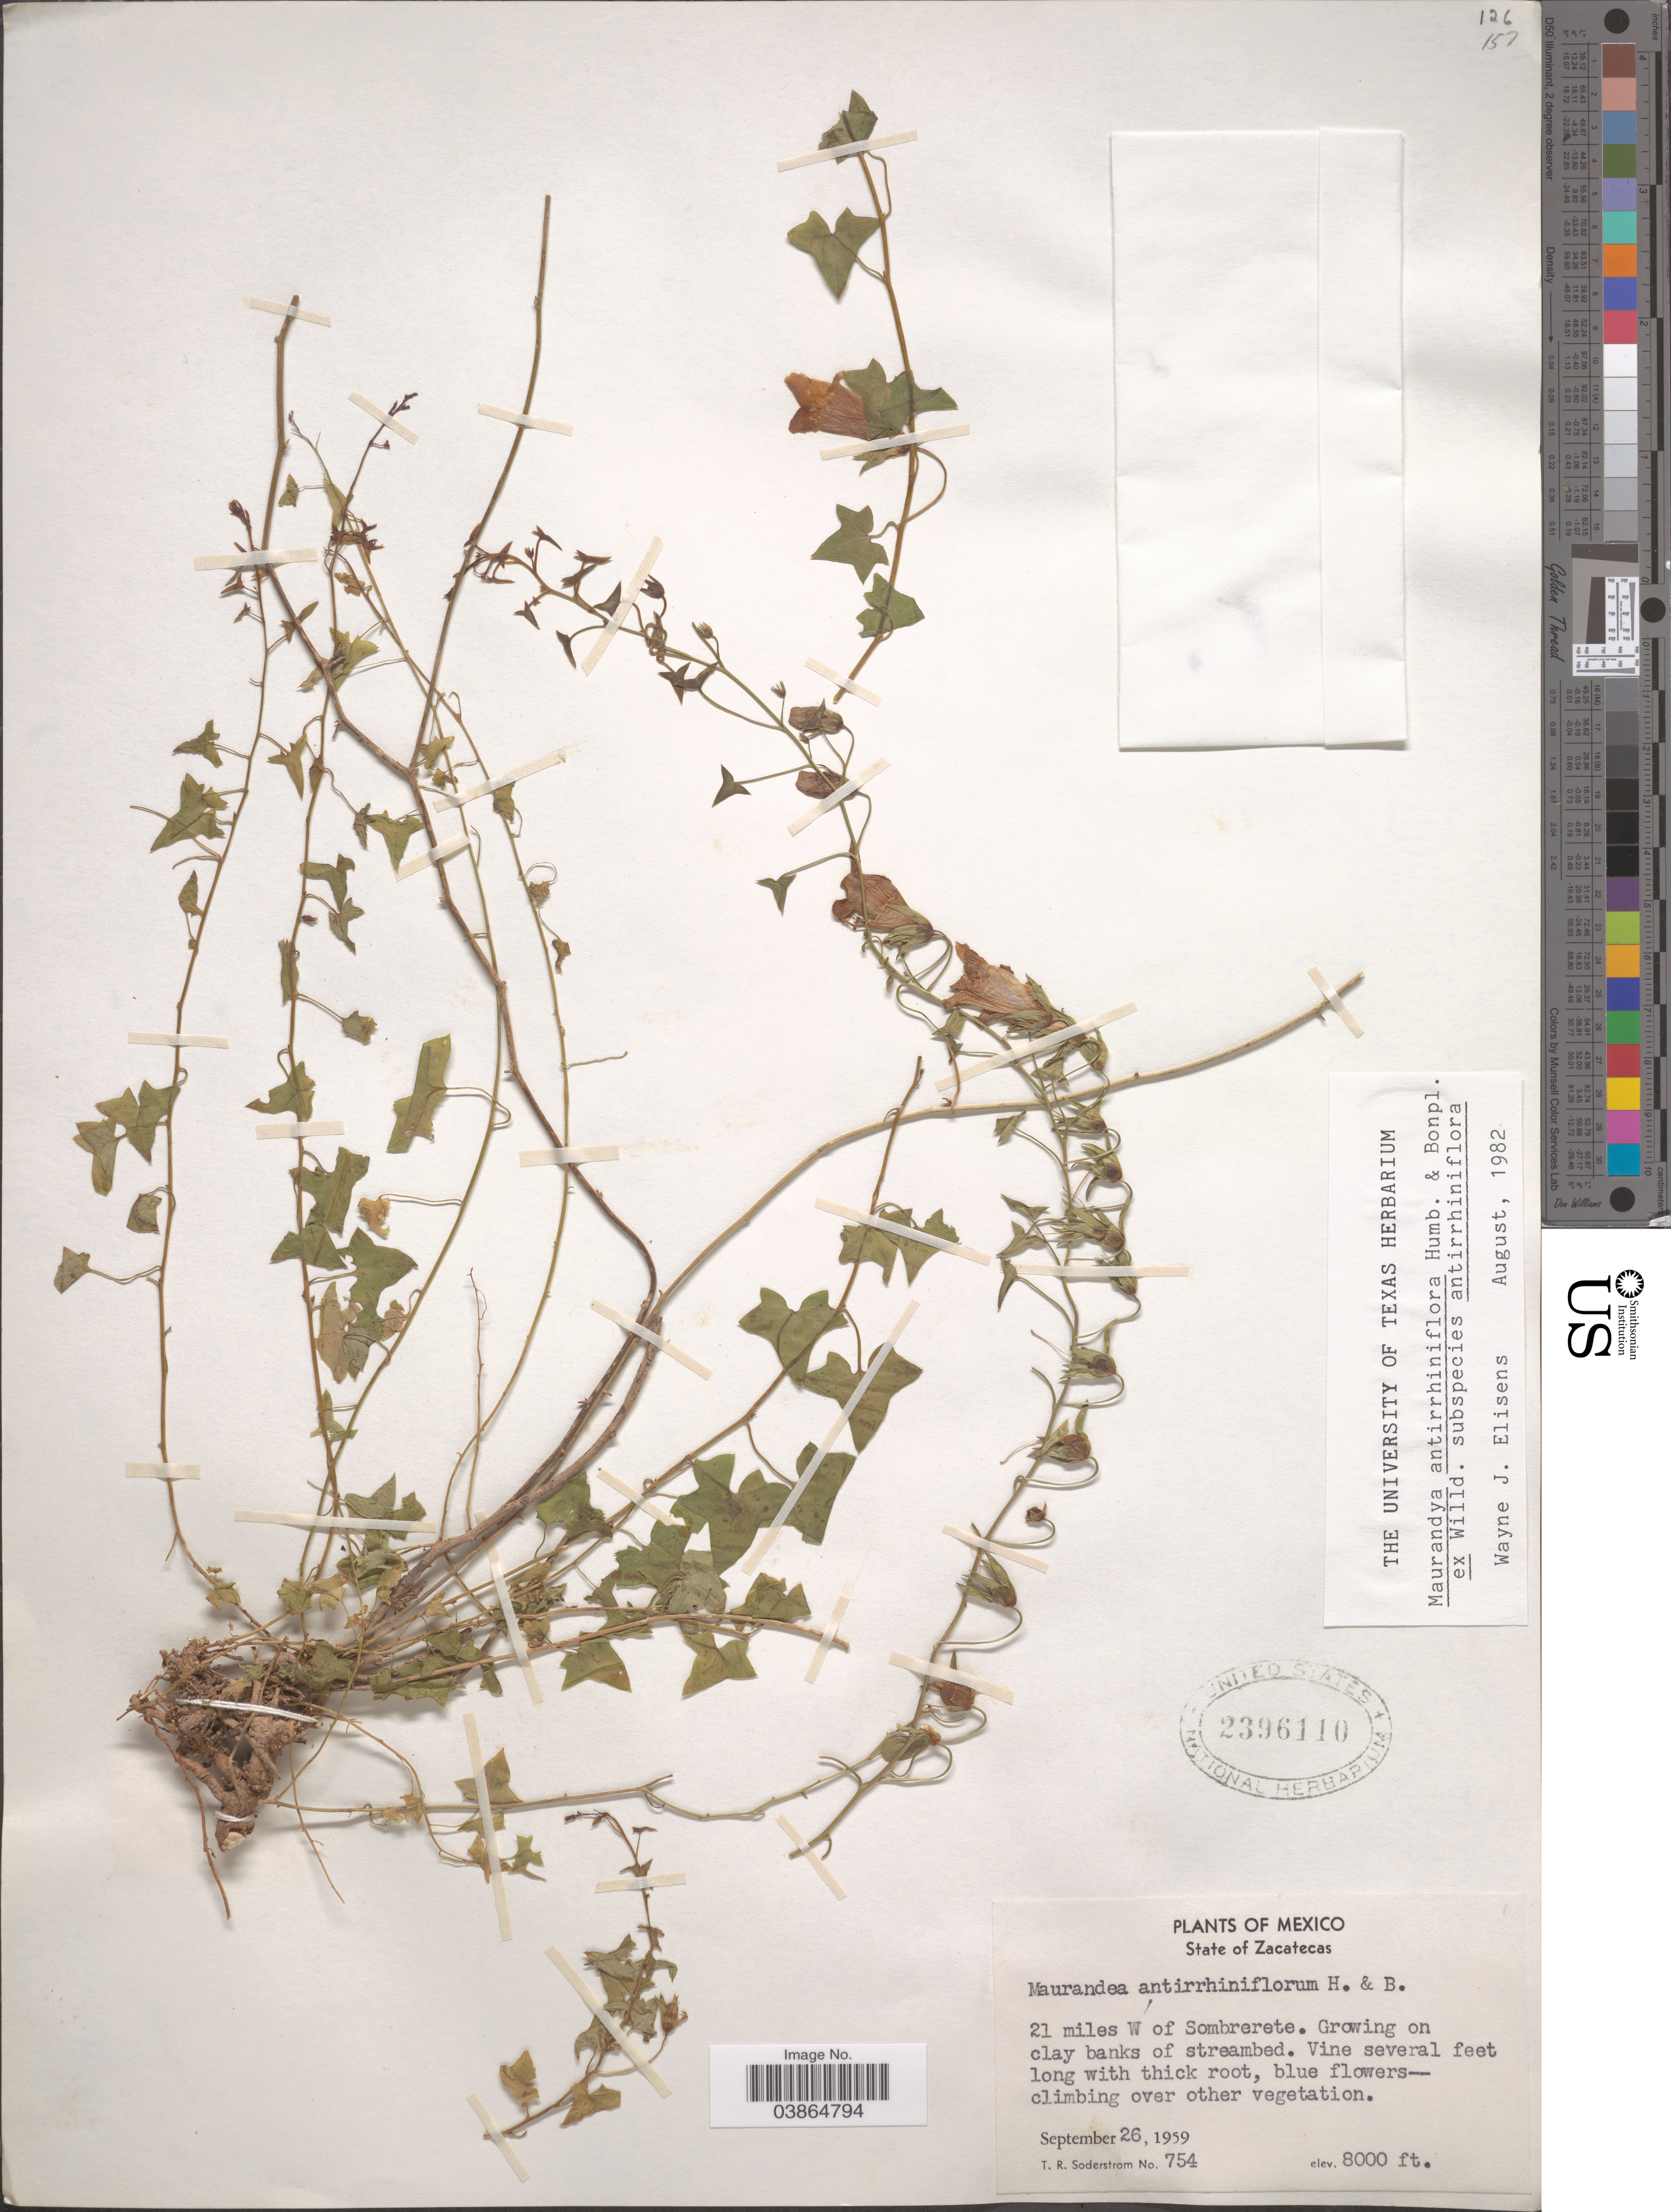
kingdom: Plantae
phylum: Tracheophyta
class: Magnoliopsida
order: Lamiales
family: Plantaginaceae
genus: Maurandya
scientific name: Maurandya antirrhiniflora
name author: Humb. & Bonpl. ex Willd.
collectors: T. R. Soderstrom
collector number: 754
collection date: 1959-09-26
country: Mexico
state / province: Zacatecas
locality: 21 miles W of Sombrerete.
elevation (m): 2438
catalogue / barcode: US 2396110